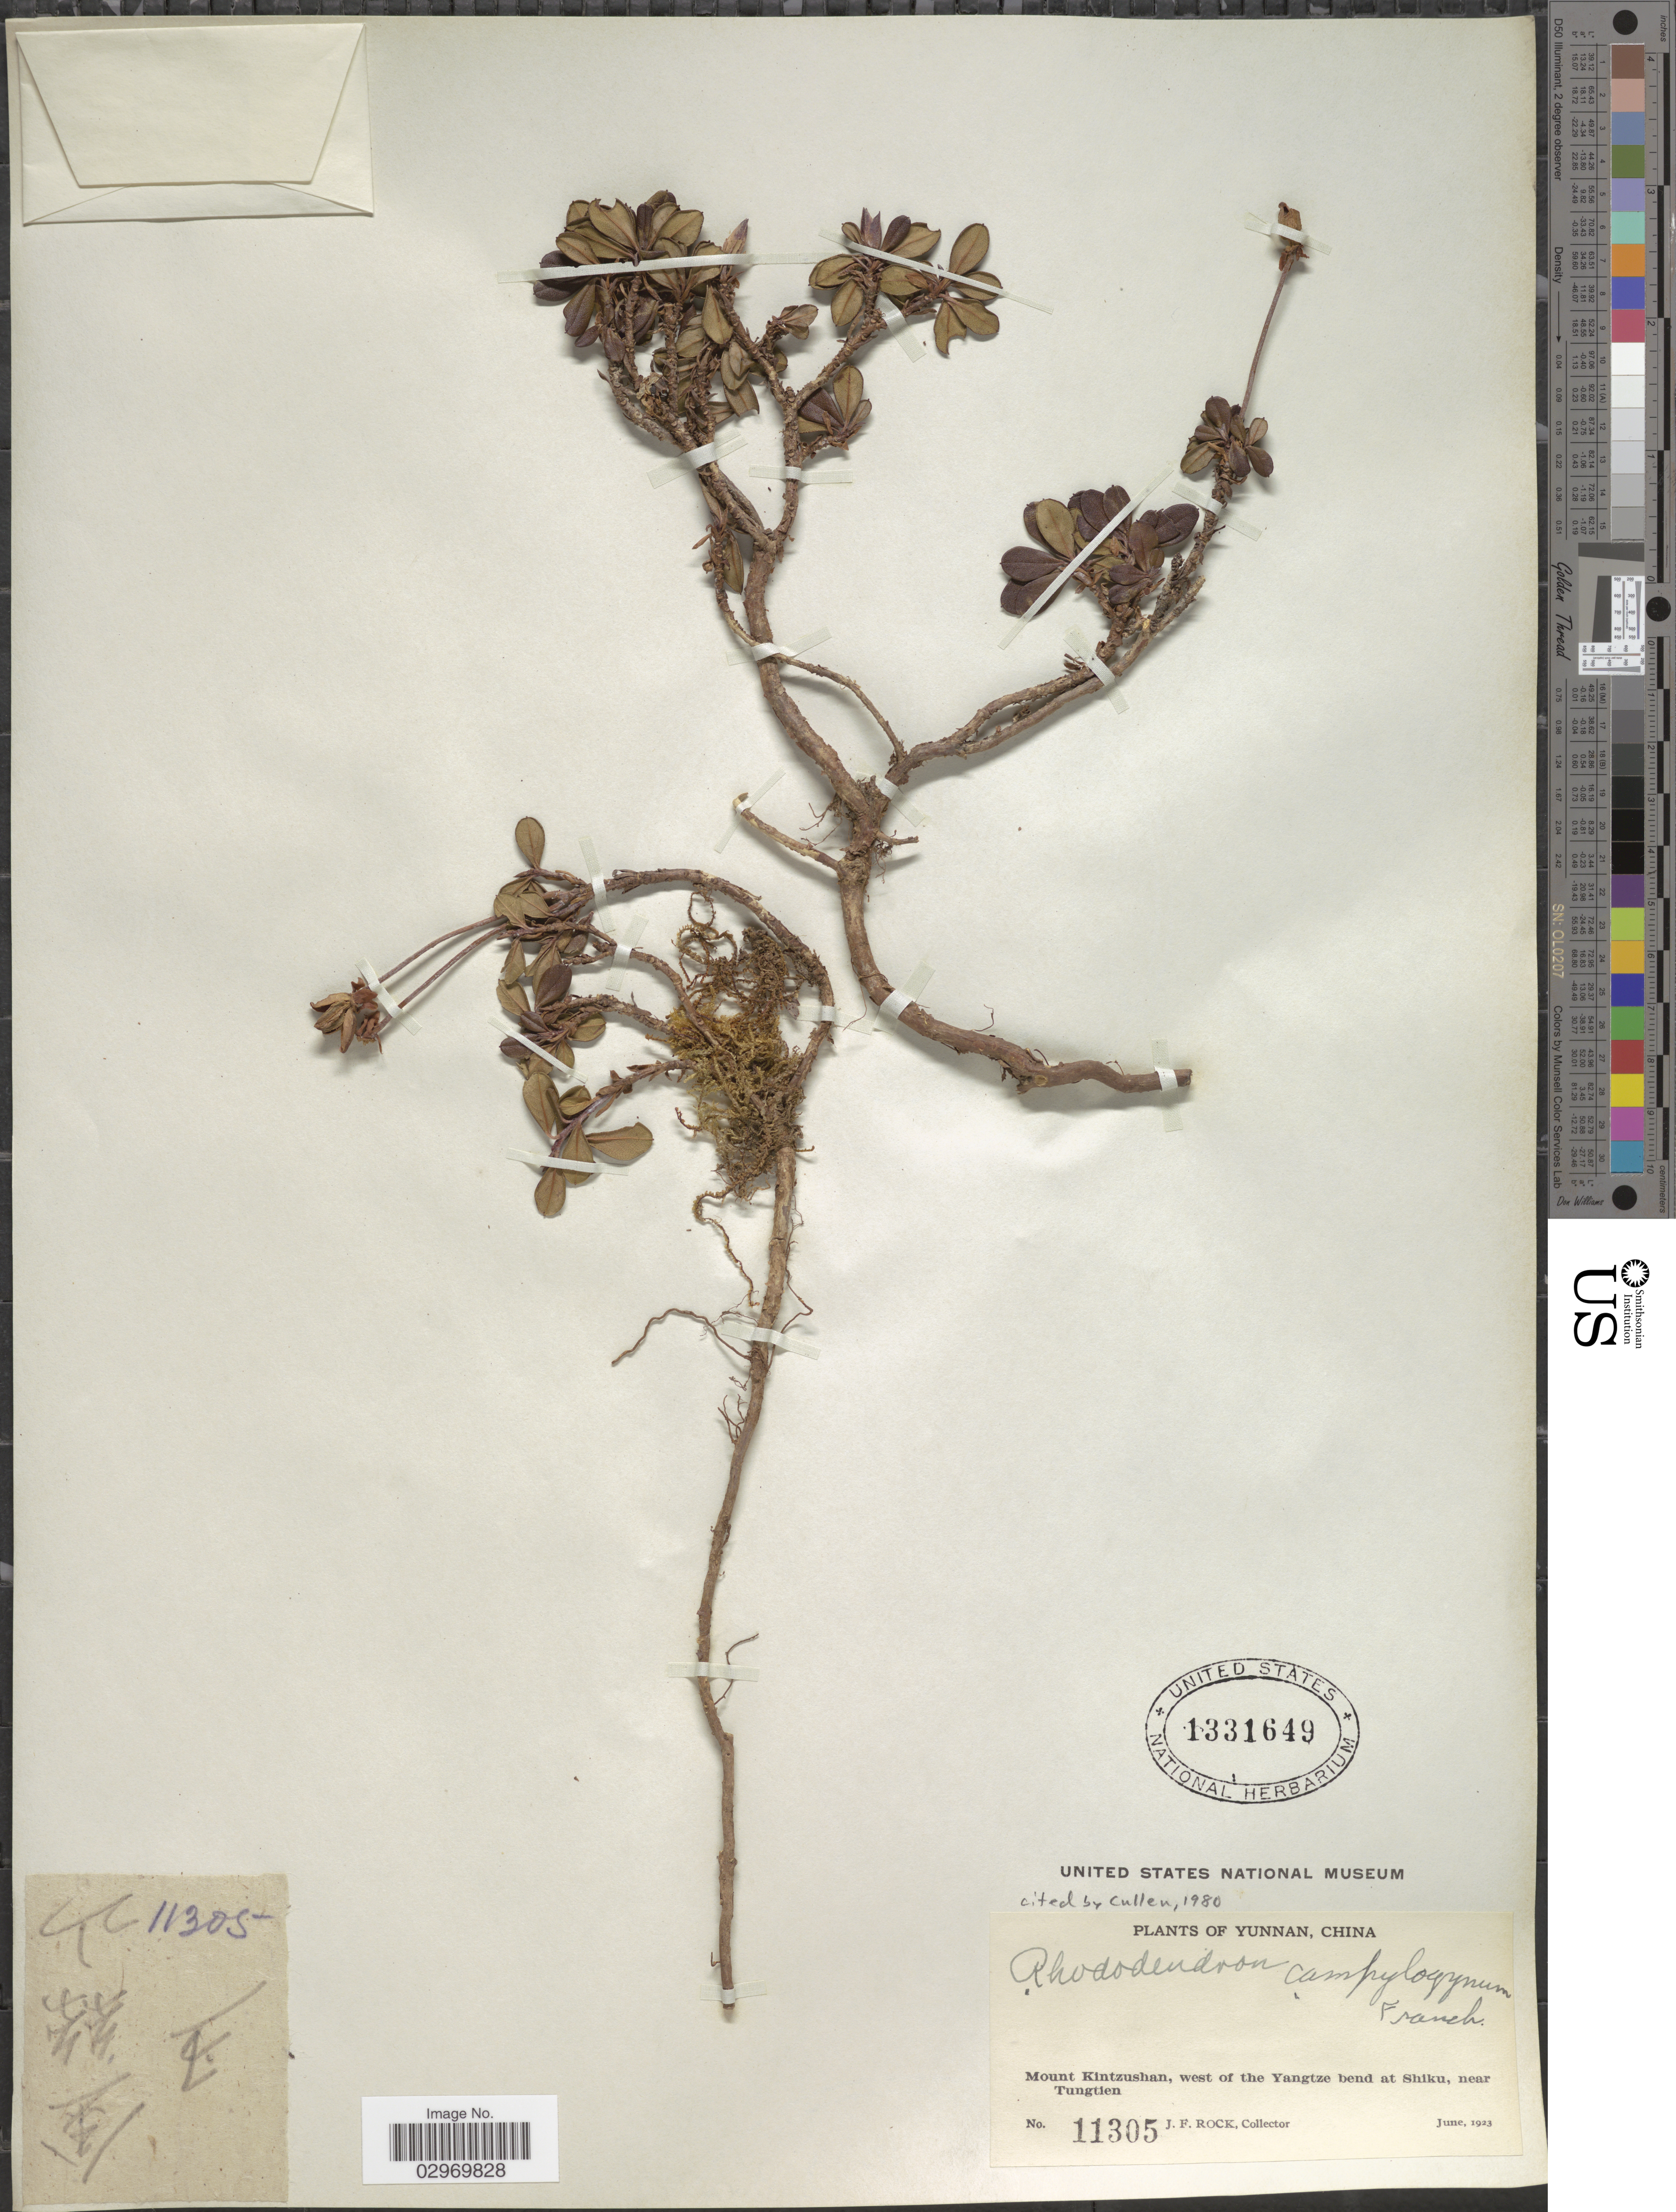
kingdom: Plantae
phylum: Tracheophyta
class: Magnoliopsida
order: Ericales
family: Ericaceae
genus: Rhododendron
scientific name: Rhododendron campylogynum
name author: Franch.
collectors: J. Rock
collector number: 11305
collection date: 1923-06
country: China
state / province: Yunnan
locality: Mount Kintzushan, west of the Yangtze bend at Shiku, near Tungtien.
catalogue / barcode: US 1331649